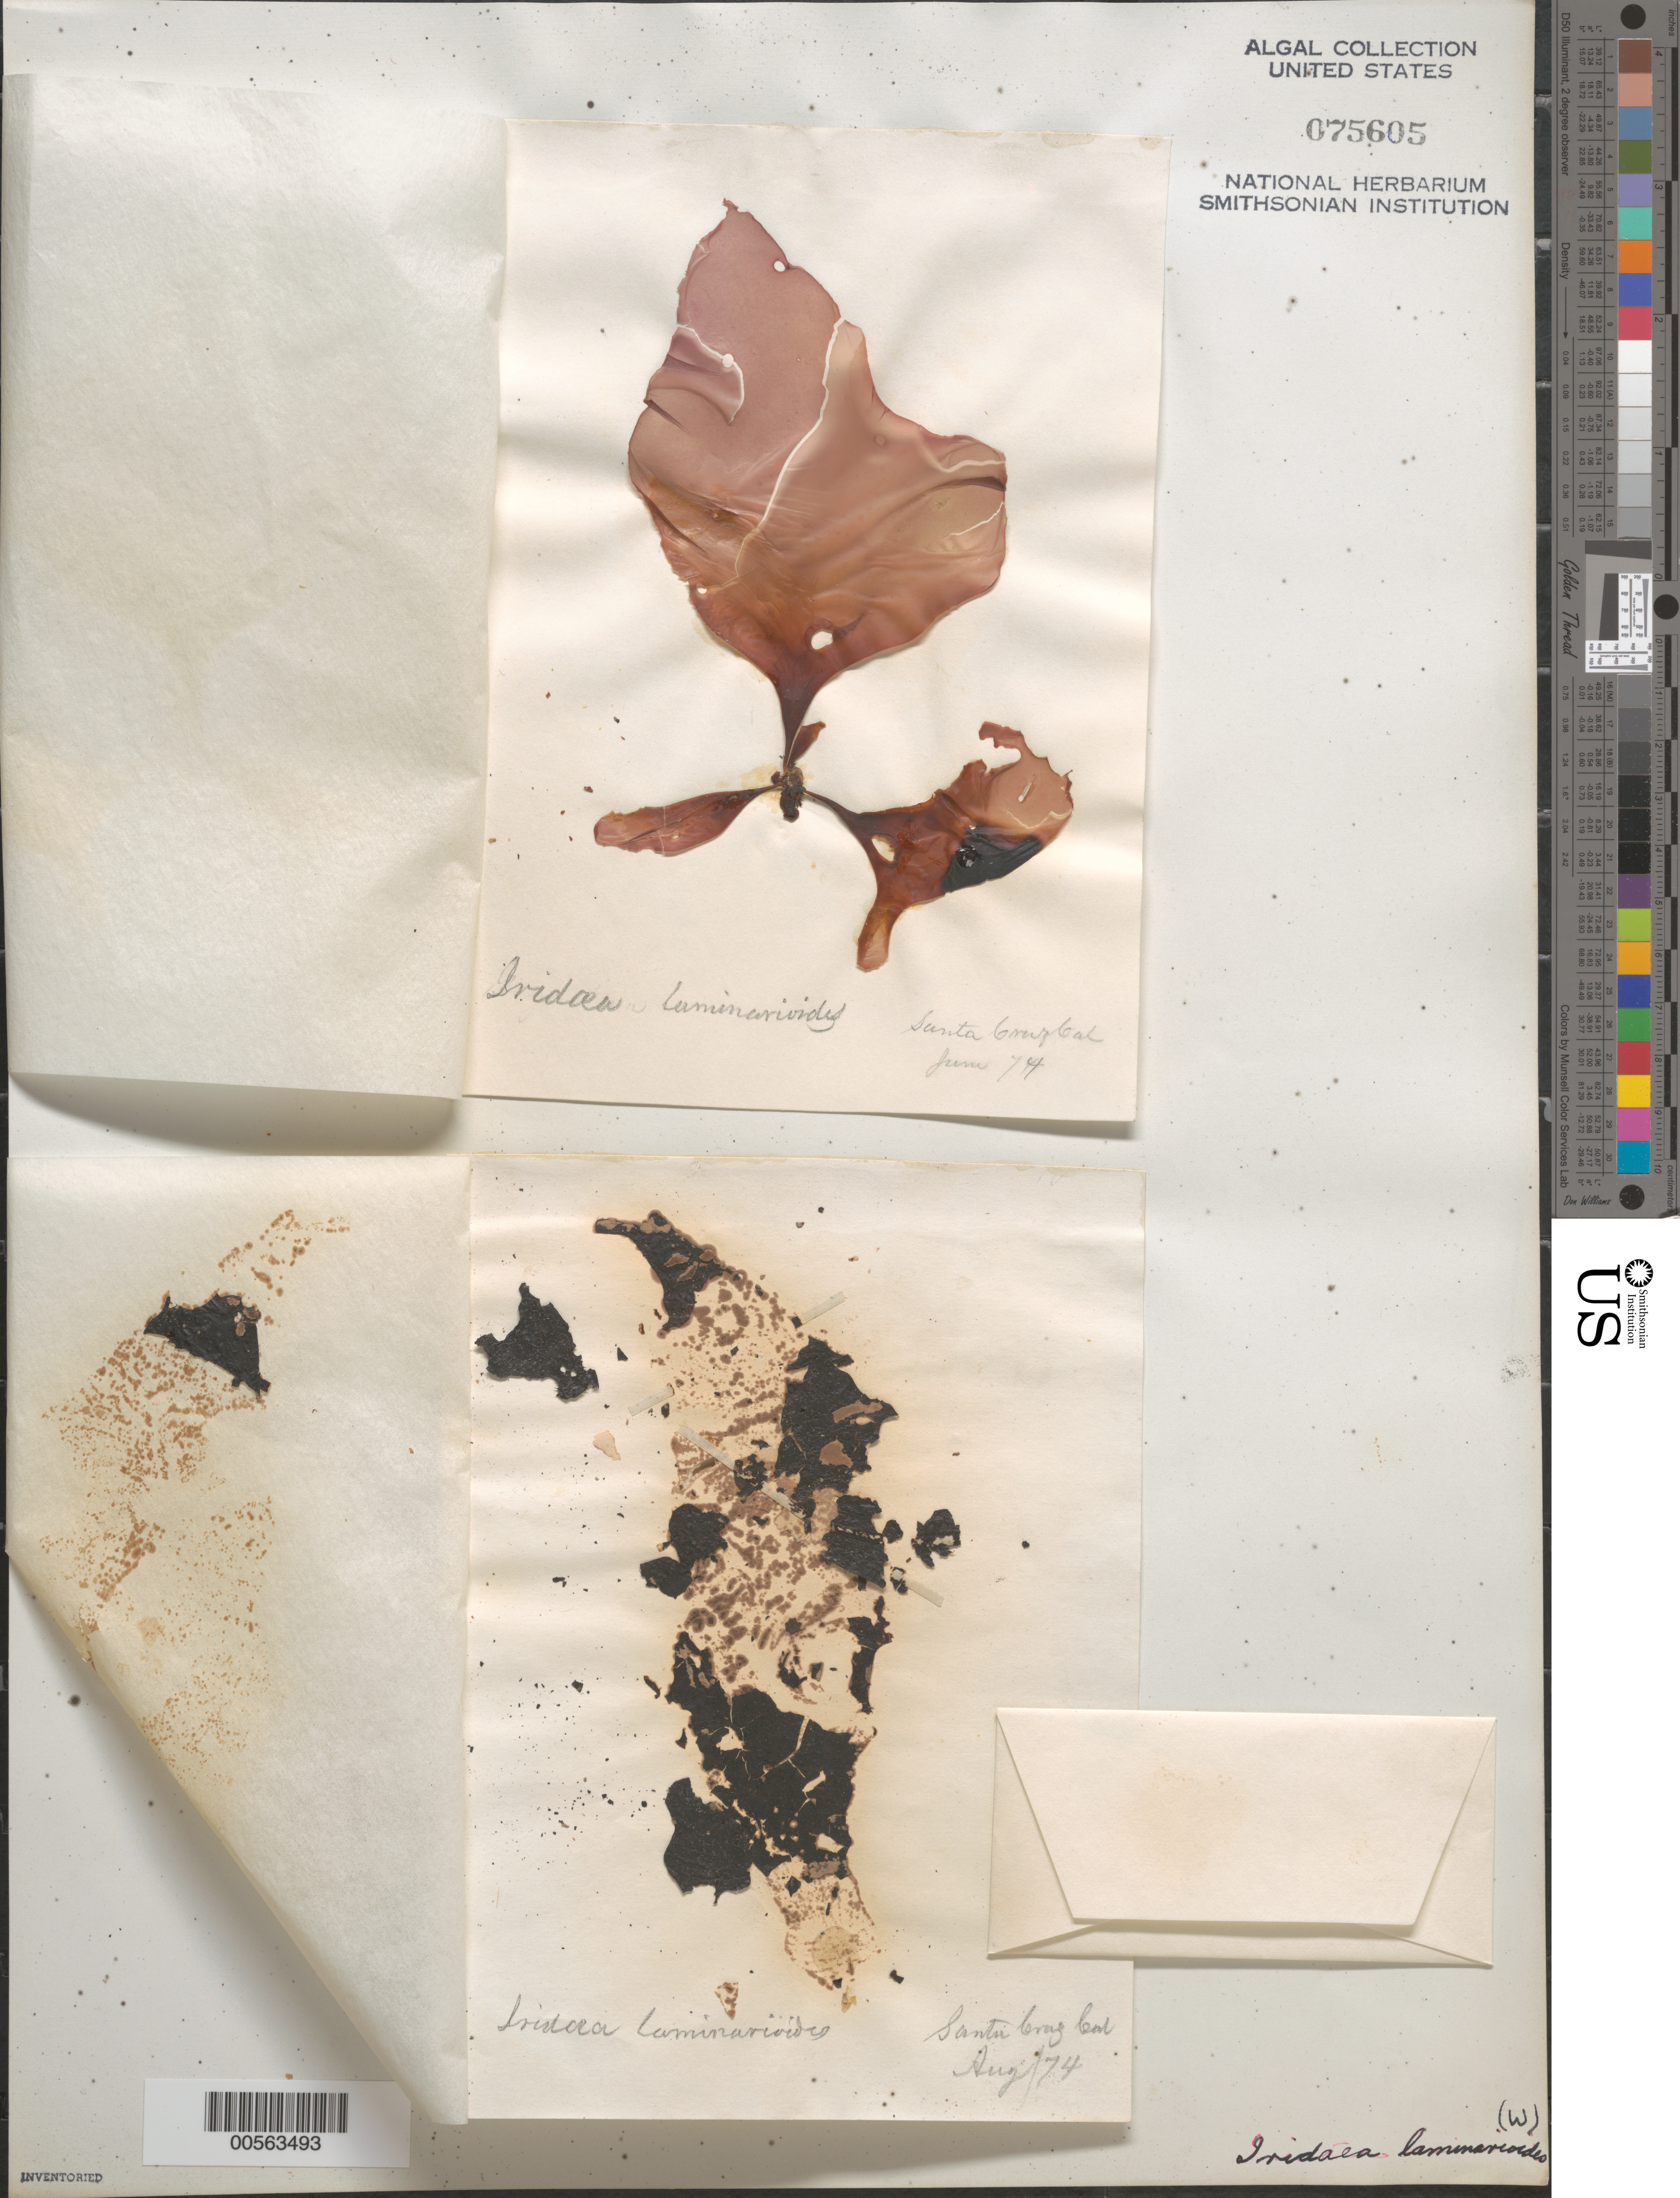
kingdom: Plantae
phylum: Rhodophyta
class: Florideophyceae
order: Gigartinales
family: Gigartinaceae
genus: Mazzaella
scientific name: Mazzaella laminarioides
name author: (Bory) Fredericq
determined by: Algae name updating Project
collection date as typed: Aug 1874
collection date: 1874-08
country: United States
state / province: California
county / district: Santa Cruz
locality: Santa Cruz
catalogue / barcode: US 75605